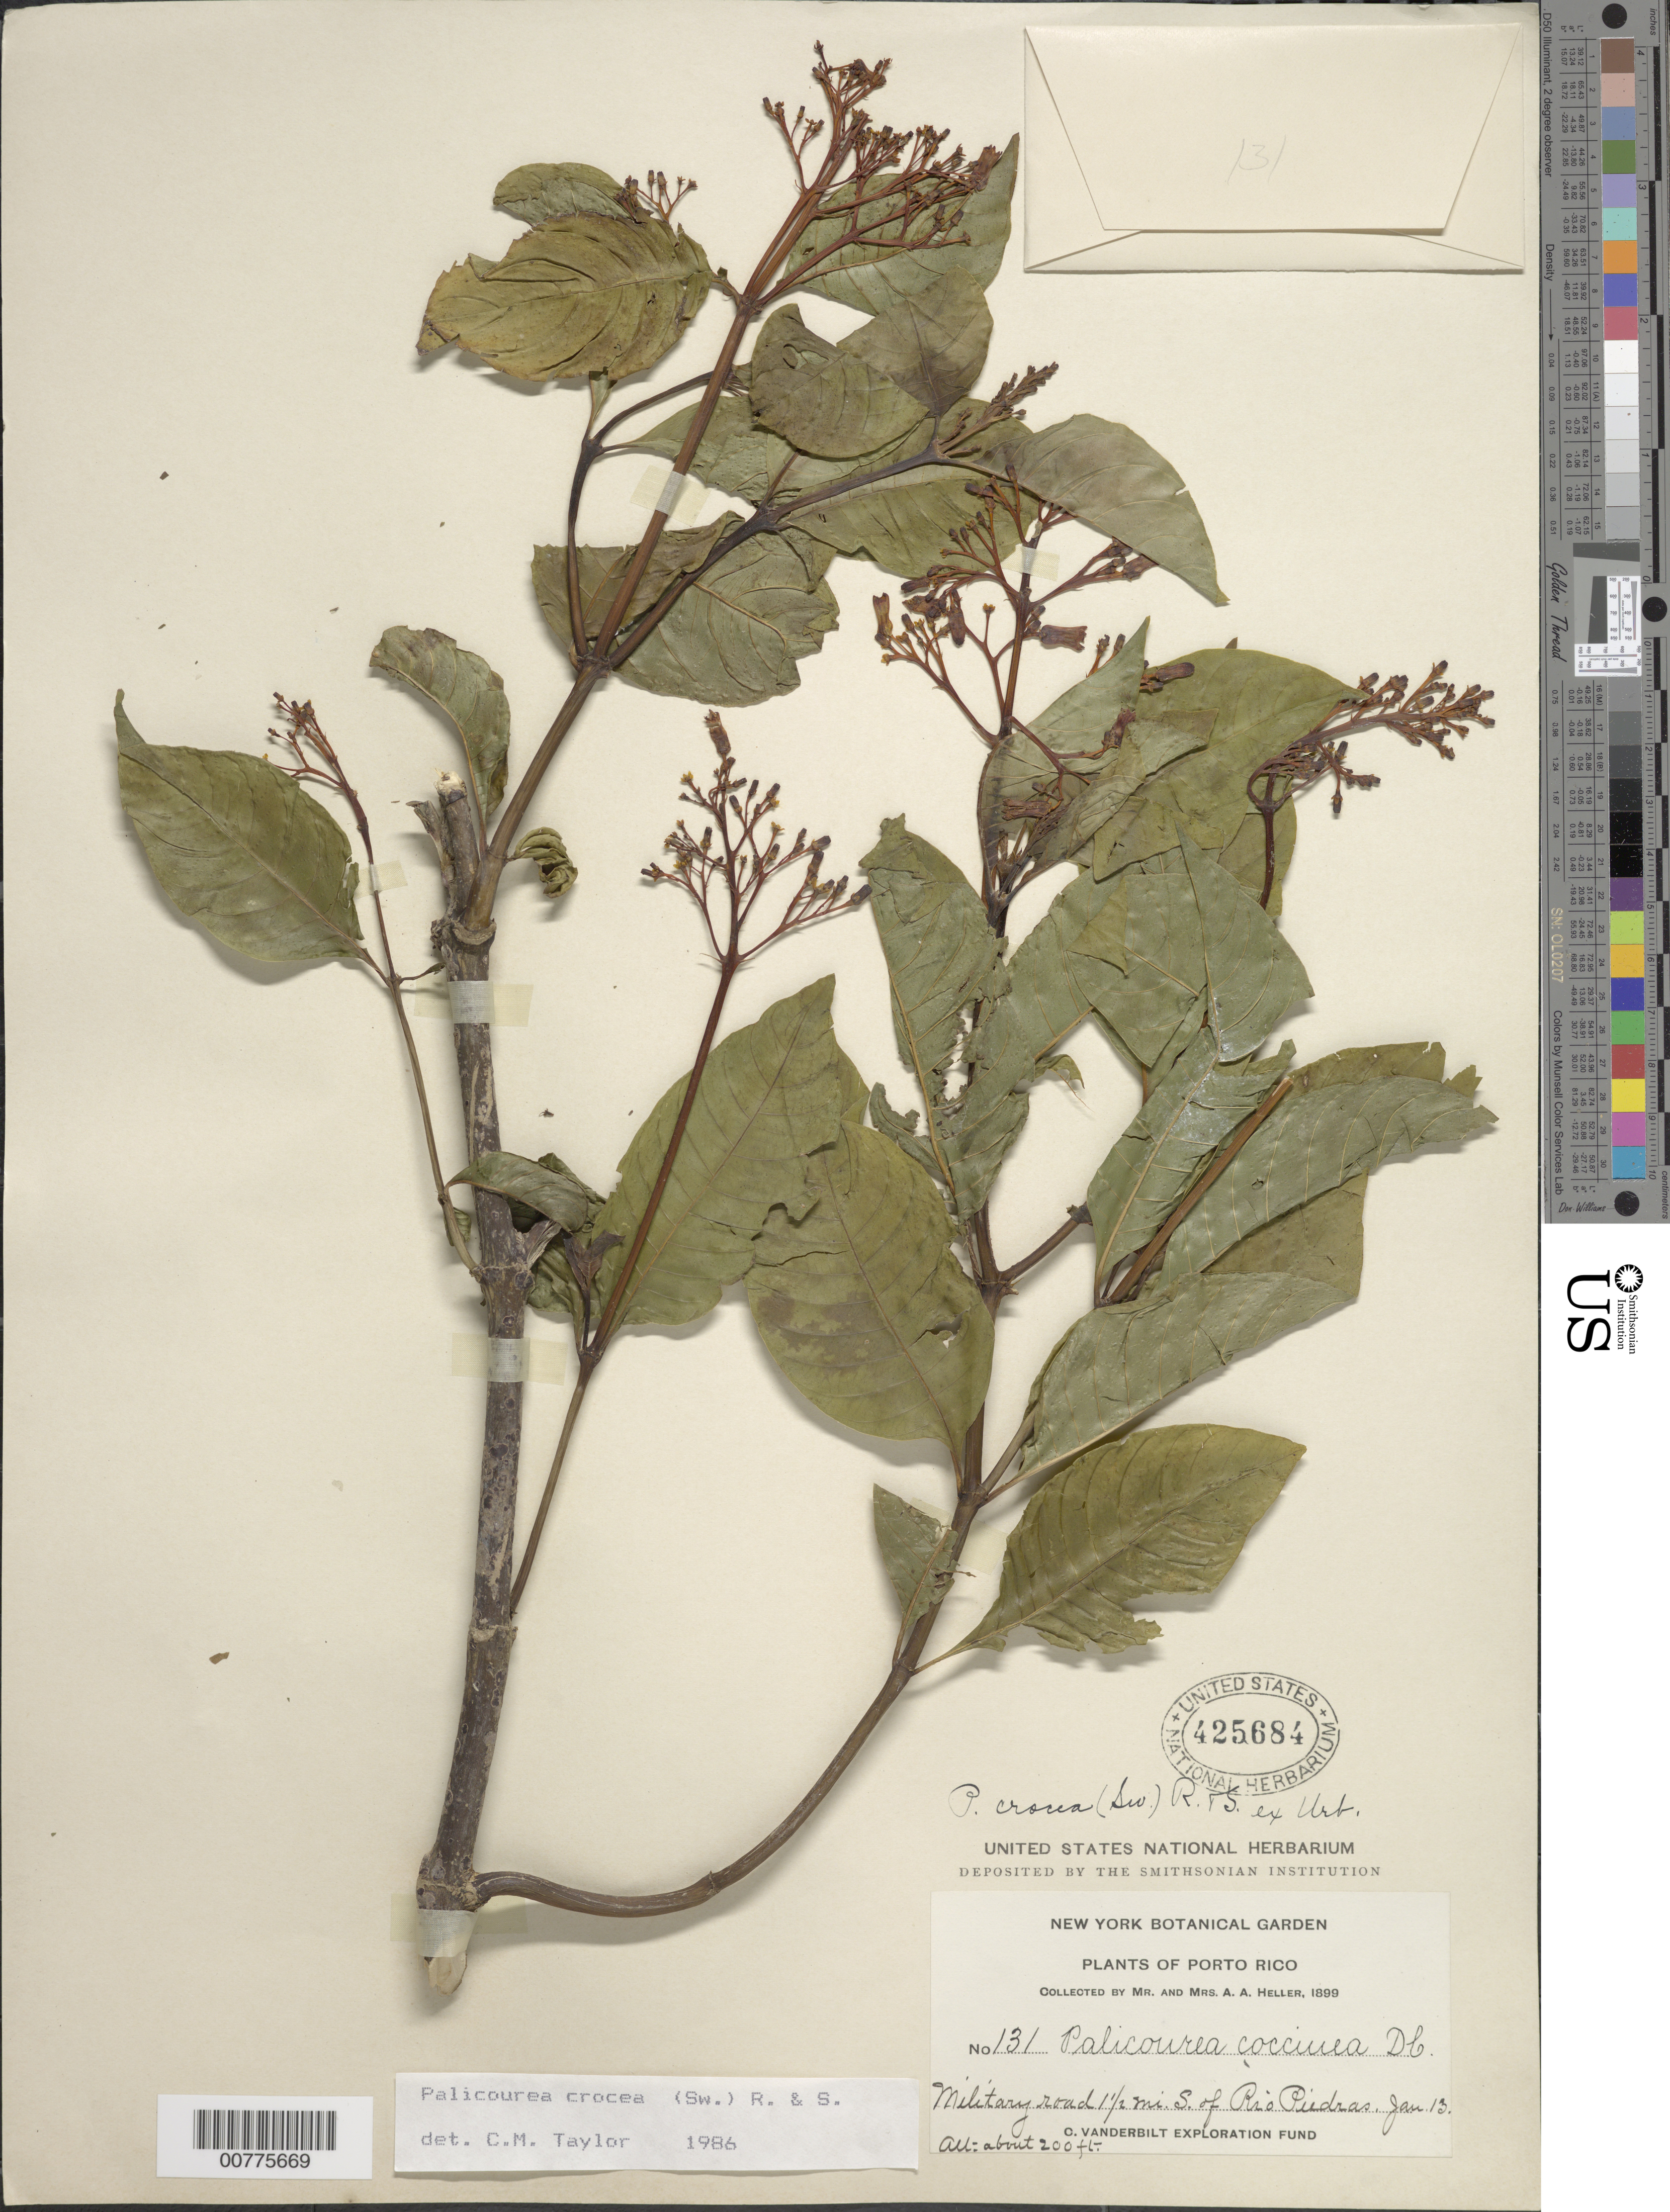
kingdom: Plantae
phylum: Tracheophyta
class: Magnoliopsida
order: Gentianales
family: Rubiaceae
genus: Palicourea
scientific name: Palicourea crocea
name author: (Sw.) Schult.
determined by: Taylor, Charlotte M.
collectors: A. A. Heller & E. G. Heller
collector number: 131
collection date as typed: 13 Jan 1899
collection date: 1899-01-13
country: Puerto Rico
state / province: San Juan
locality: Military Road, 1.5 mi S of Río Piedras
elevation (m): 61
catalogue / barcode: US 425684